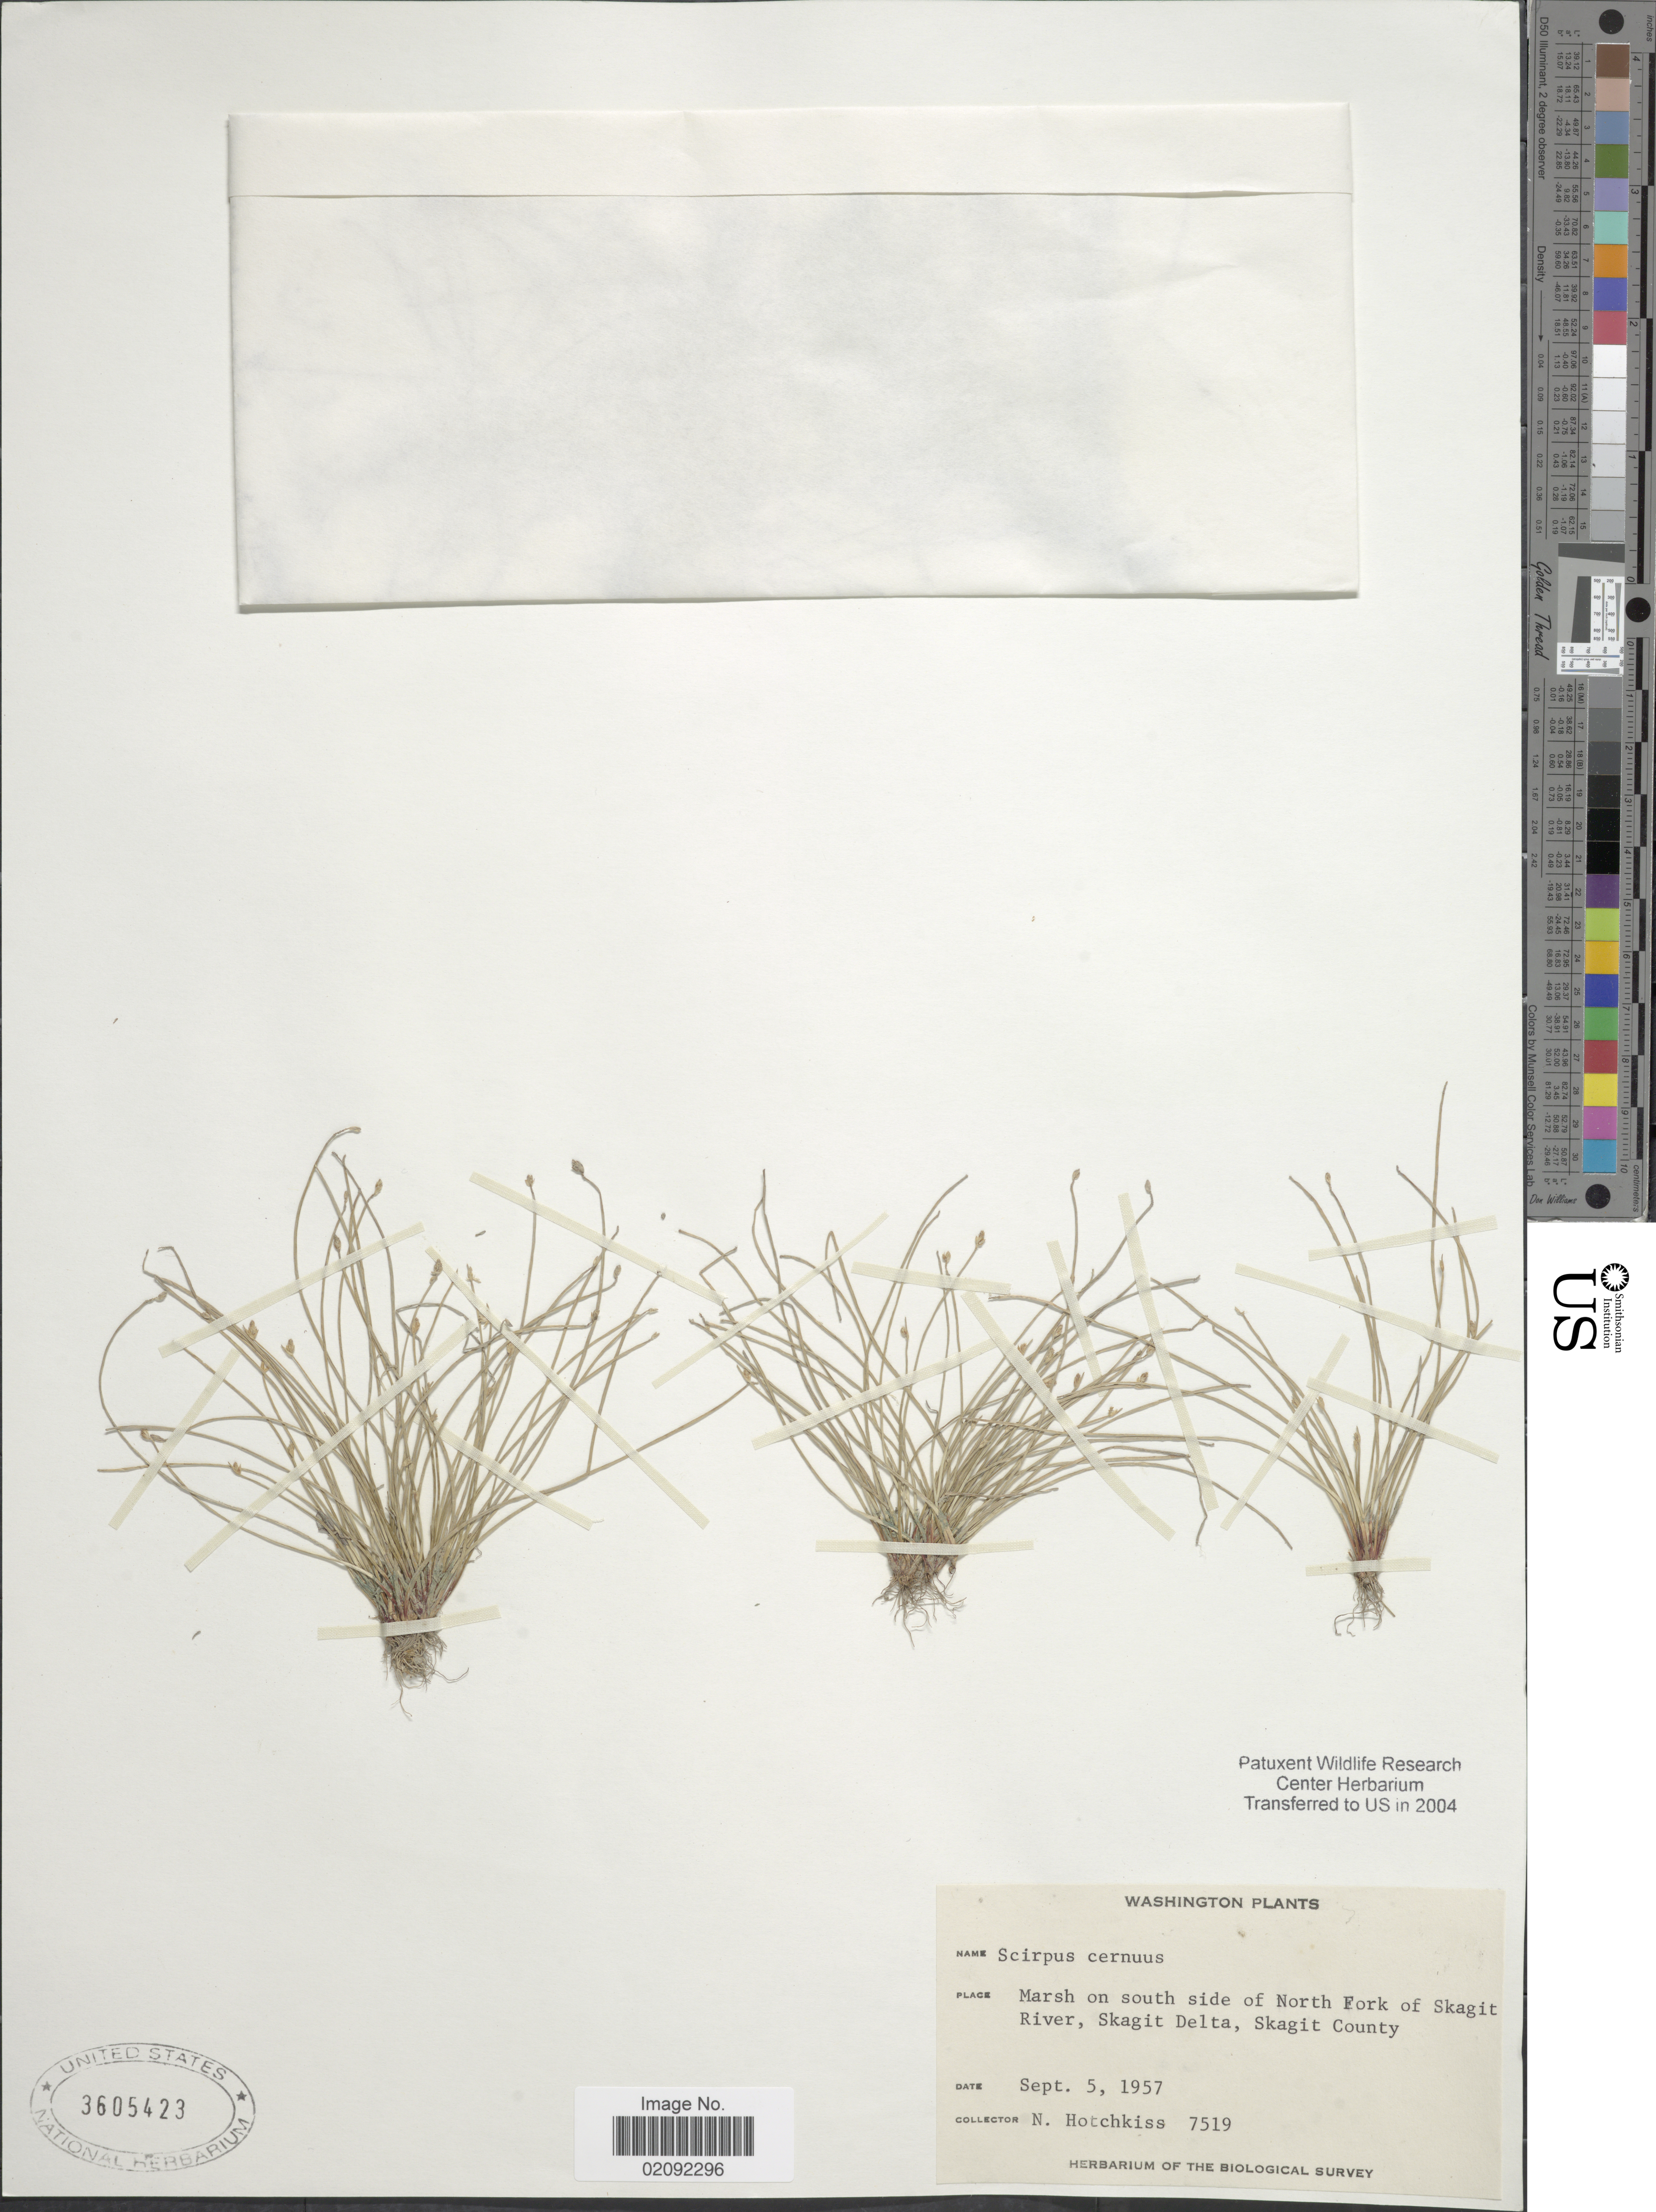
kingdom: Plantae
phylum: Tracheophyta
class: Liliopsida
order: Poales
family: Cyperaceae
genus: Isolepis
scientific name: Isolepis cernua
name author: (Vahl) Roem. & Schult.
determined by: Strong, Mark T., (BOT), Smithsonian Institution - National Museum of Natural History (UNITED STATES)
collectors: N. Hotchkiss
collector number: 7519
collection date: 1957-09-05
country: United States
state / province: Washington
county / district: Skagit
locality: Marsh on south side of North Fork of Skagit River, Skagit Delta, Skagit County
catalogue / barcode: US 3605423